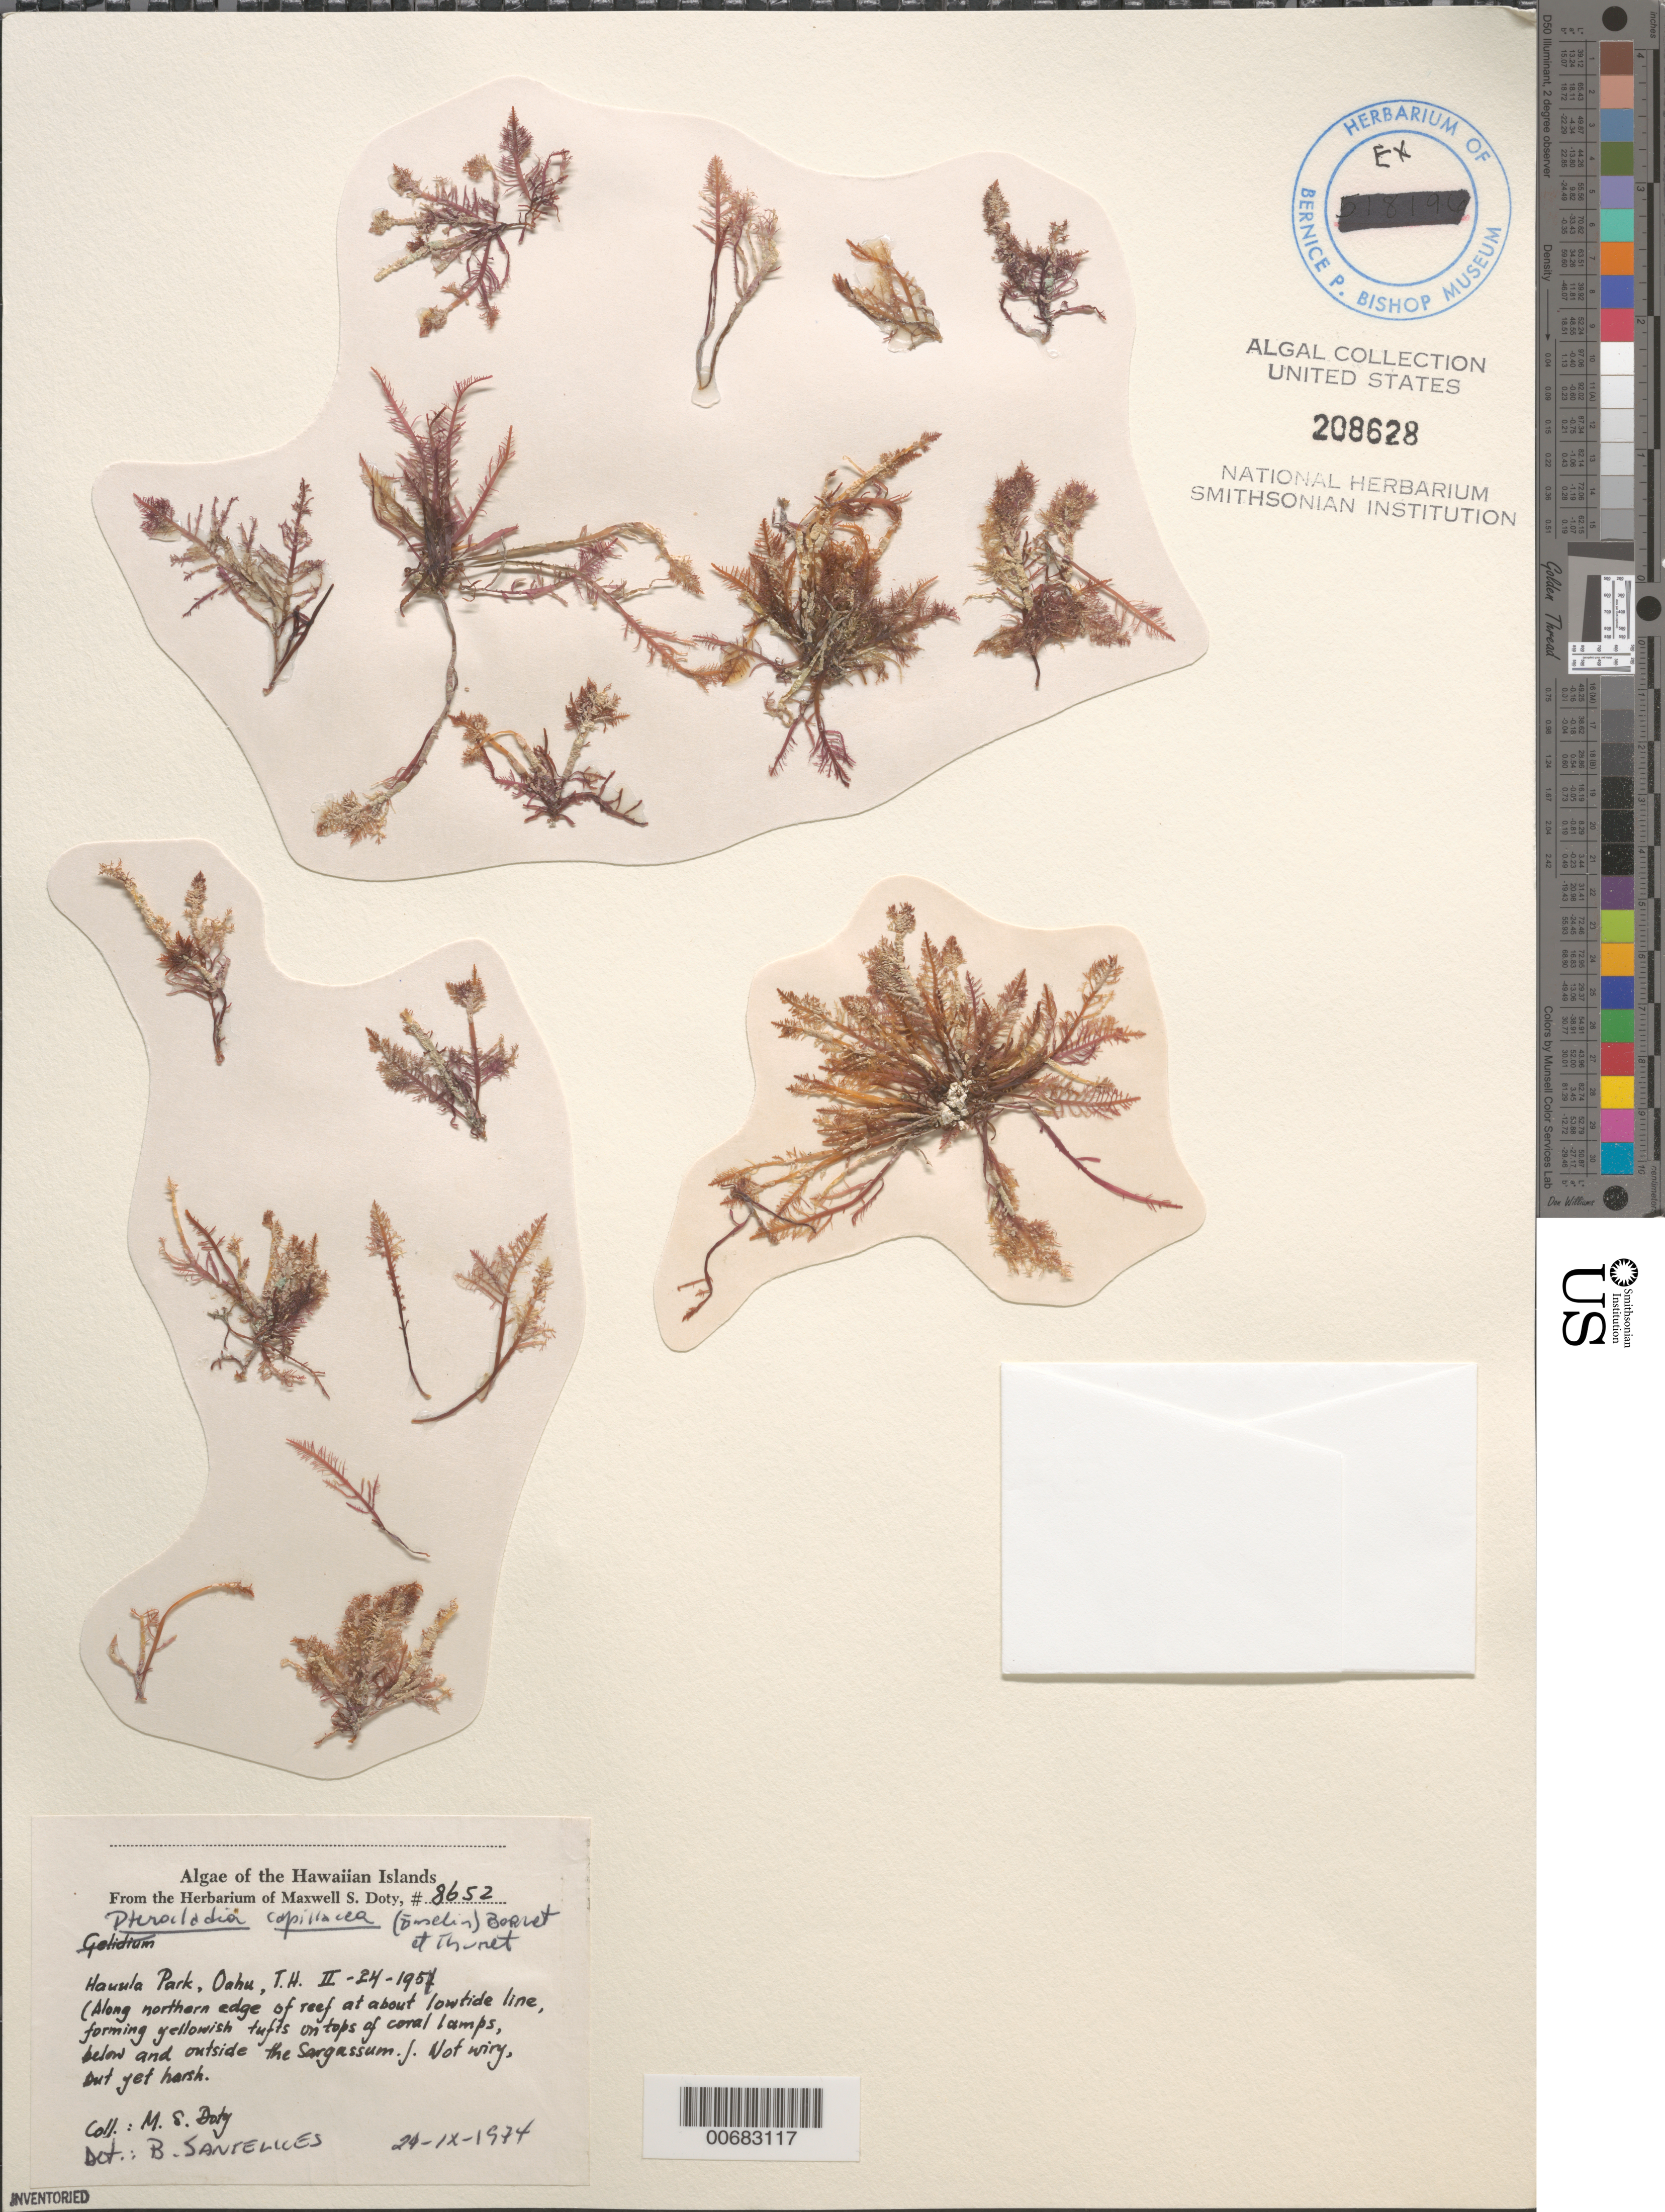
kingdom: Plantae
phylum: Rhodophyta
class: Florideophyceae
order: Gelidiales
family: Pterocladiaceae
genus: Pterocladiella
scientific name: Pterocladiella capillacea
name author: (S.G. Gmel.) Santelices & Hommers.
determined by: Algae name updating Project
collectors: M. S. Doty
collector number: MSD 8652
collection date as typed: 24 Feb 1951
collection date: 1951-02-24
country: United States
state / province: Hawaii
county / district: Honolulu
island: Oahu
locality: Hauula Park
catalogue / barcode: US 208628